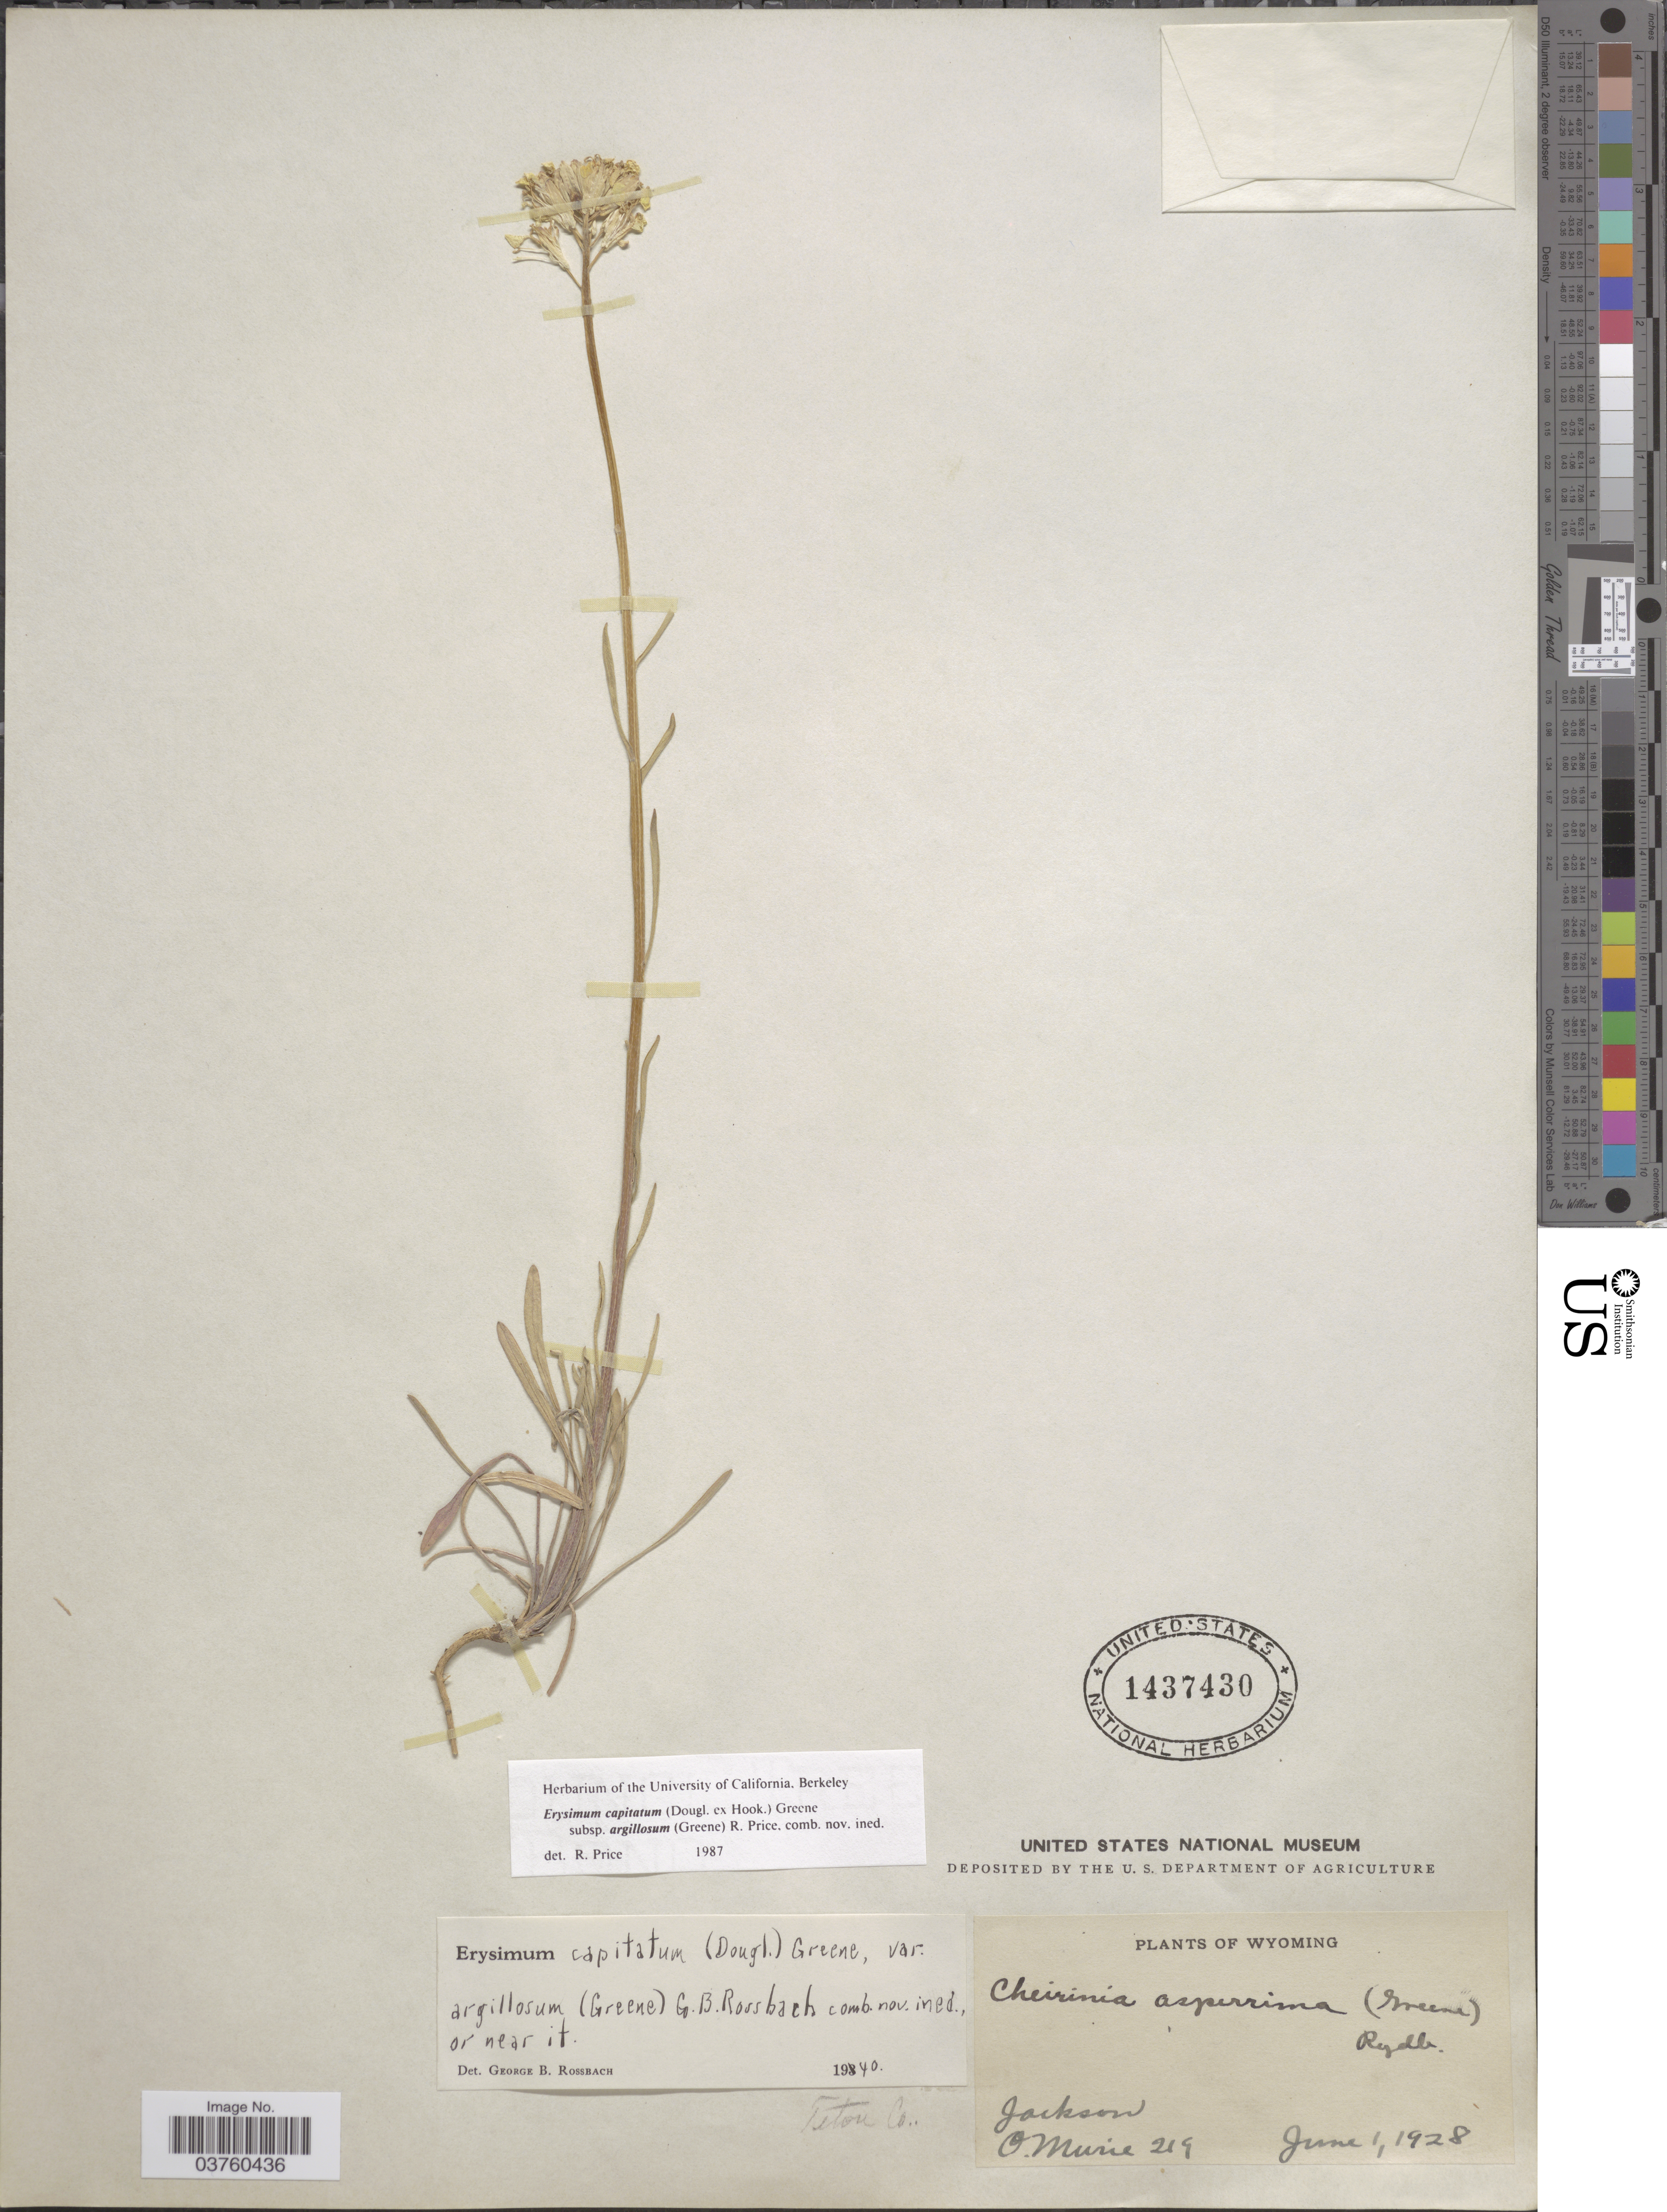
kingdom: Plantae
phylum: Tracheophyta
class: Magnoliopsida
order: Brassicales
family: Brassicaceae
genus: Erysimum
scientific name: Erysimum capitatum subsp. argillosum (Greene) R.A. Price comb. nov. ined.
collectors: O. Murie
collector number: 219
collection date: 1928-06-01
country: United States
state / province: Wyoming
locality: Teton Co. Jackson.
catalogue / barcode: US 1437430